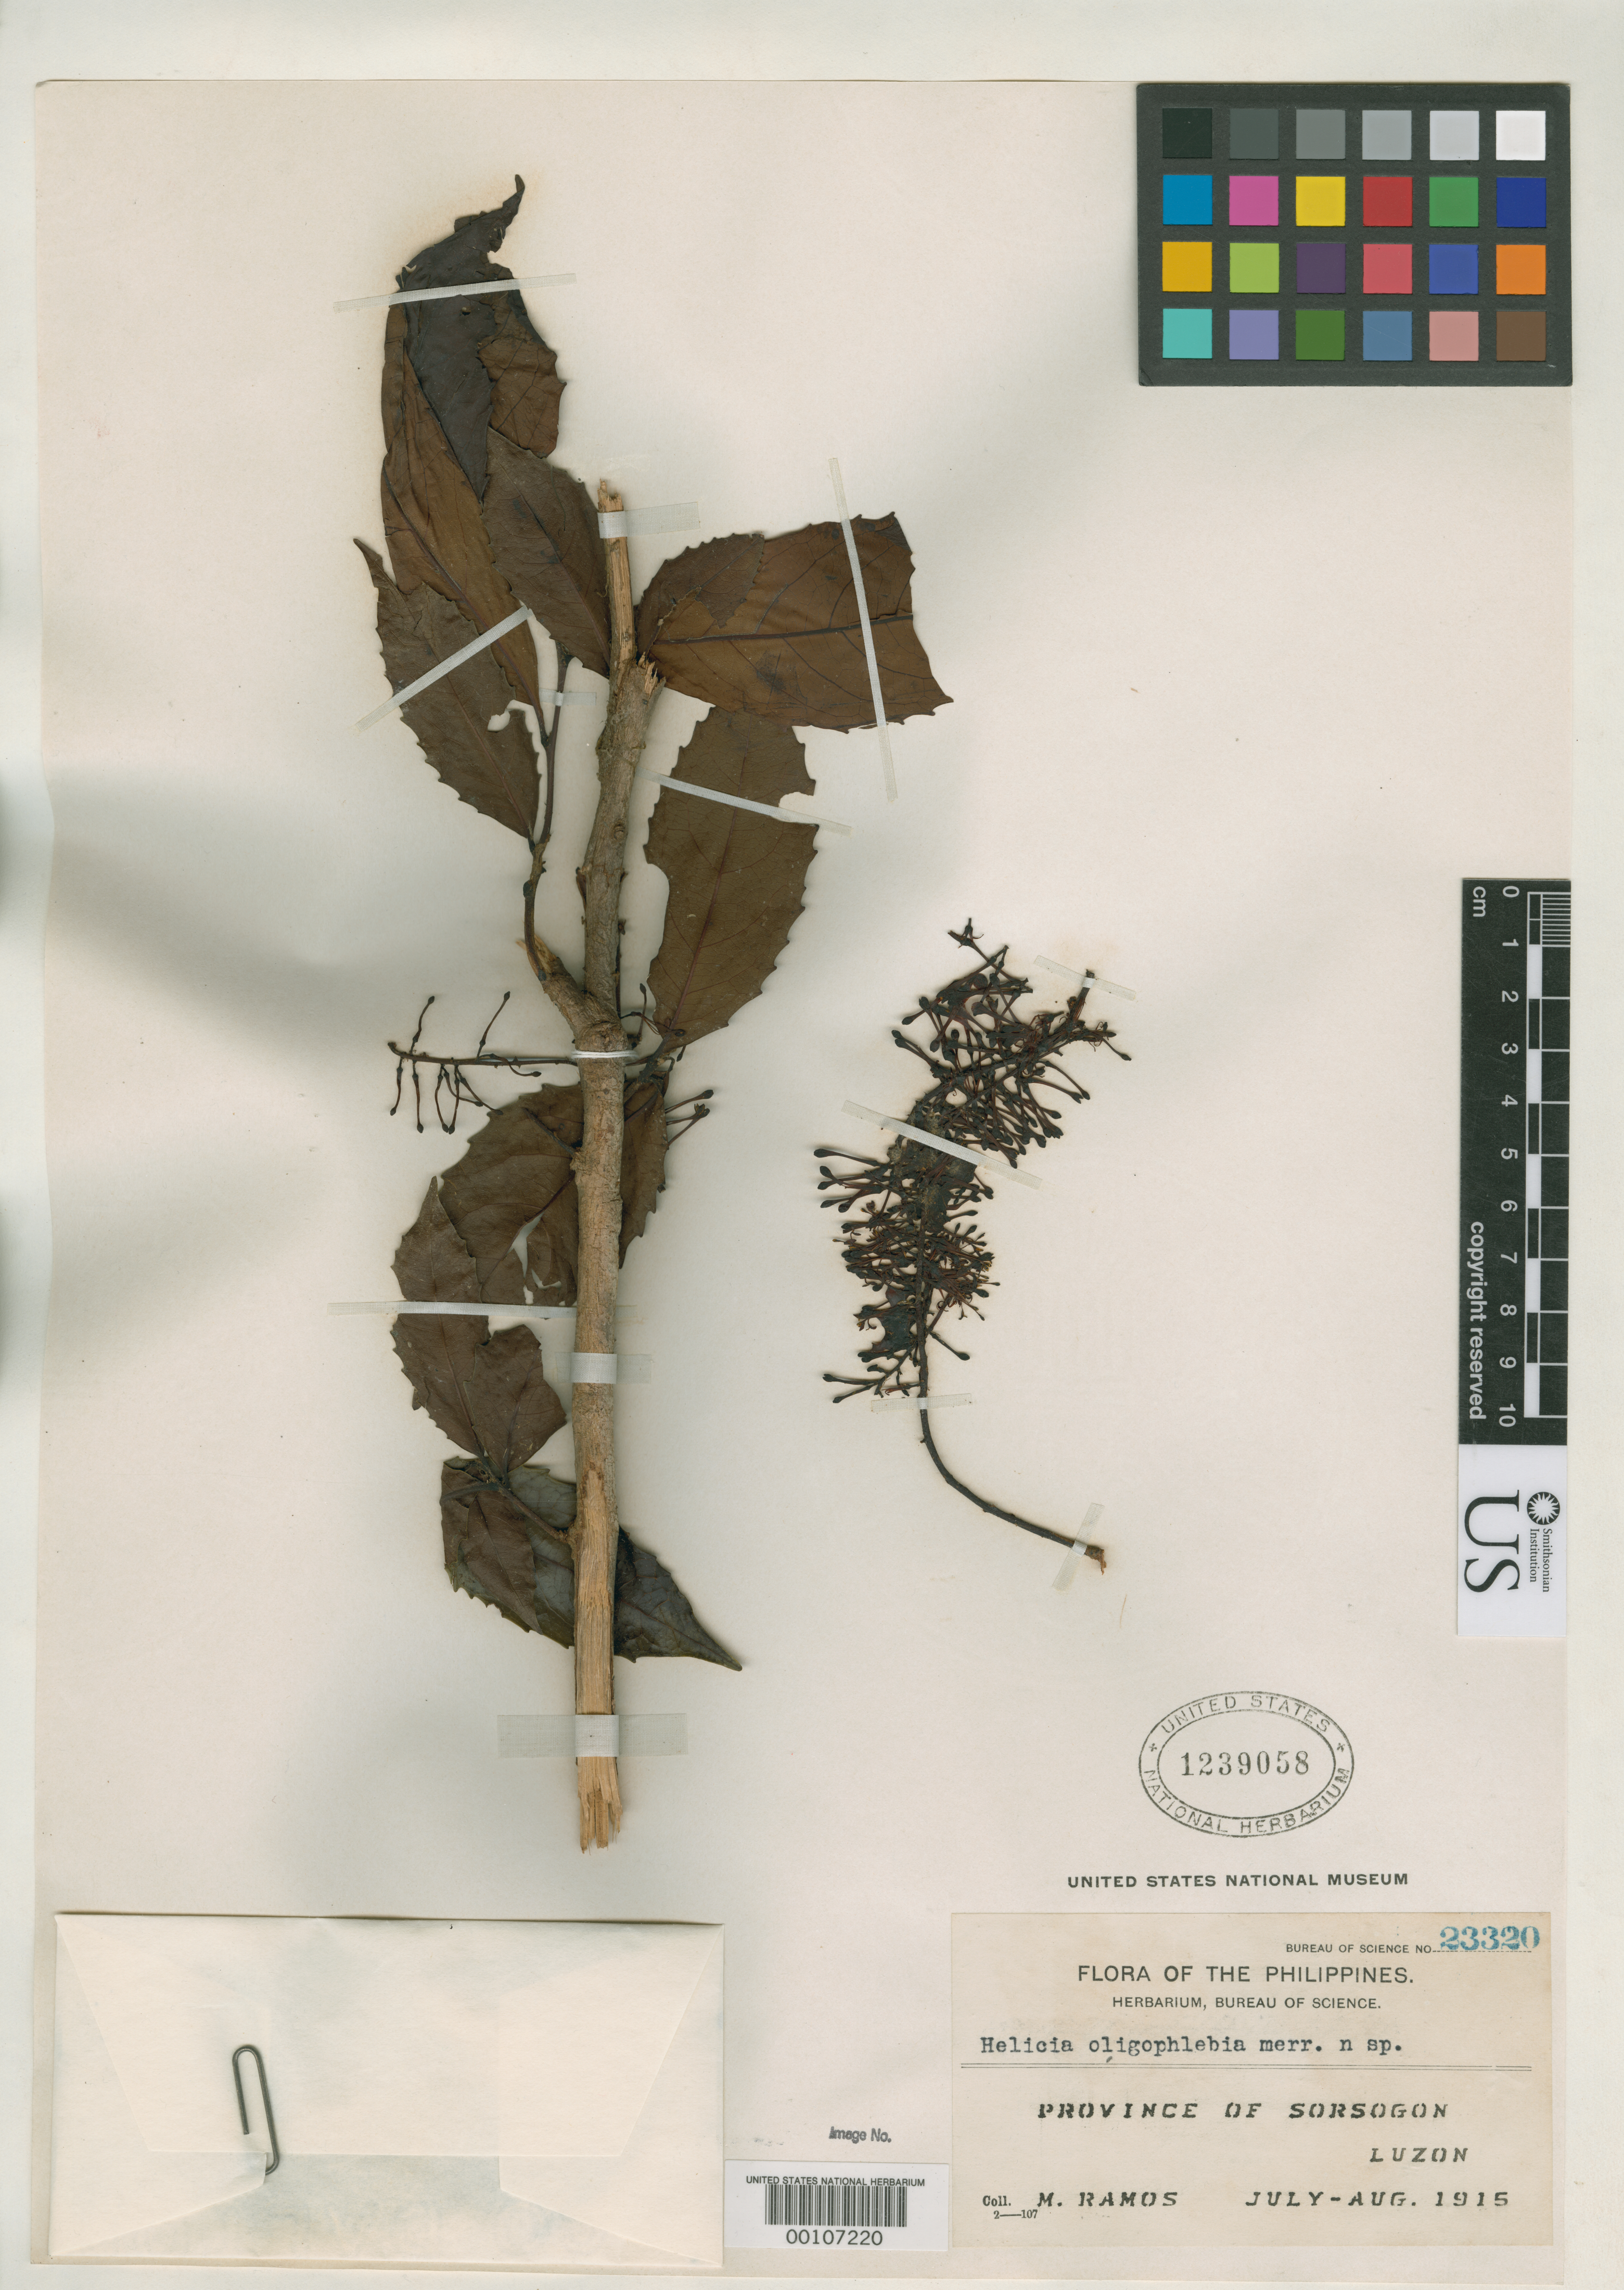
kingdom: Plantae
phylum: Tracheophyta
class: Magnoliopsida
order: Proteales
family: Proteaceae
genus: Helicia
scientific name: Helicia oligophlebia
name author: Merr.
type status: Isotype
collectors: M. Ramos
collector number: Bur. Sci. 23320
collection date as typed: Aug 1915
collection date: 1915-08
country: Philippines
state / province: Bicol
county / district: Sorsogon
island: Luzon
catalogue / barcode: US 1239058